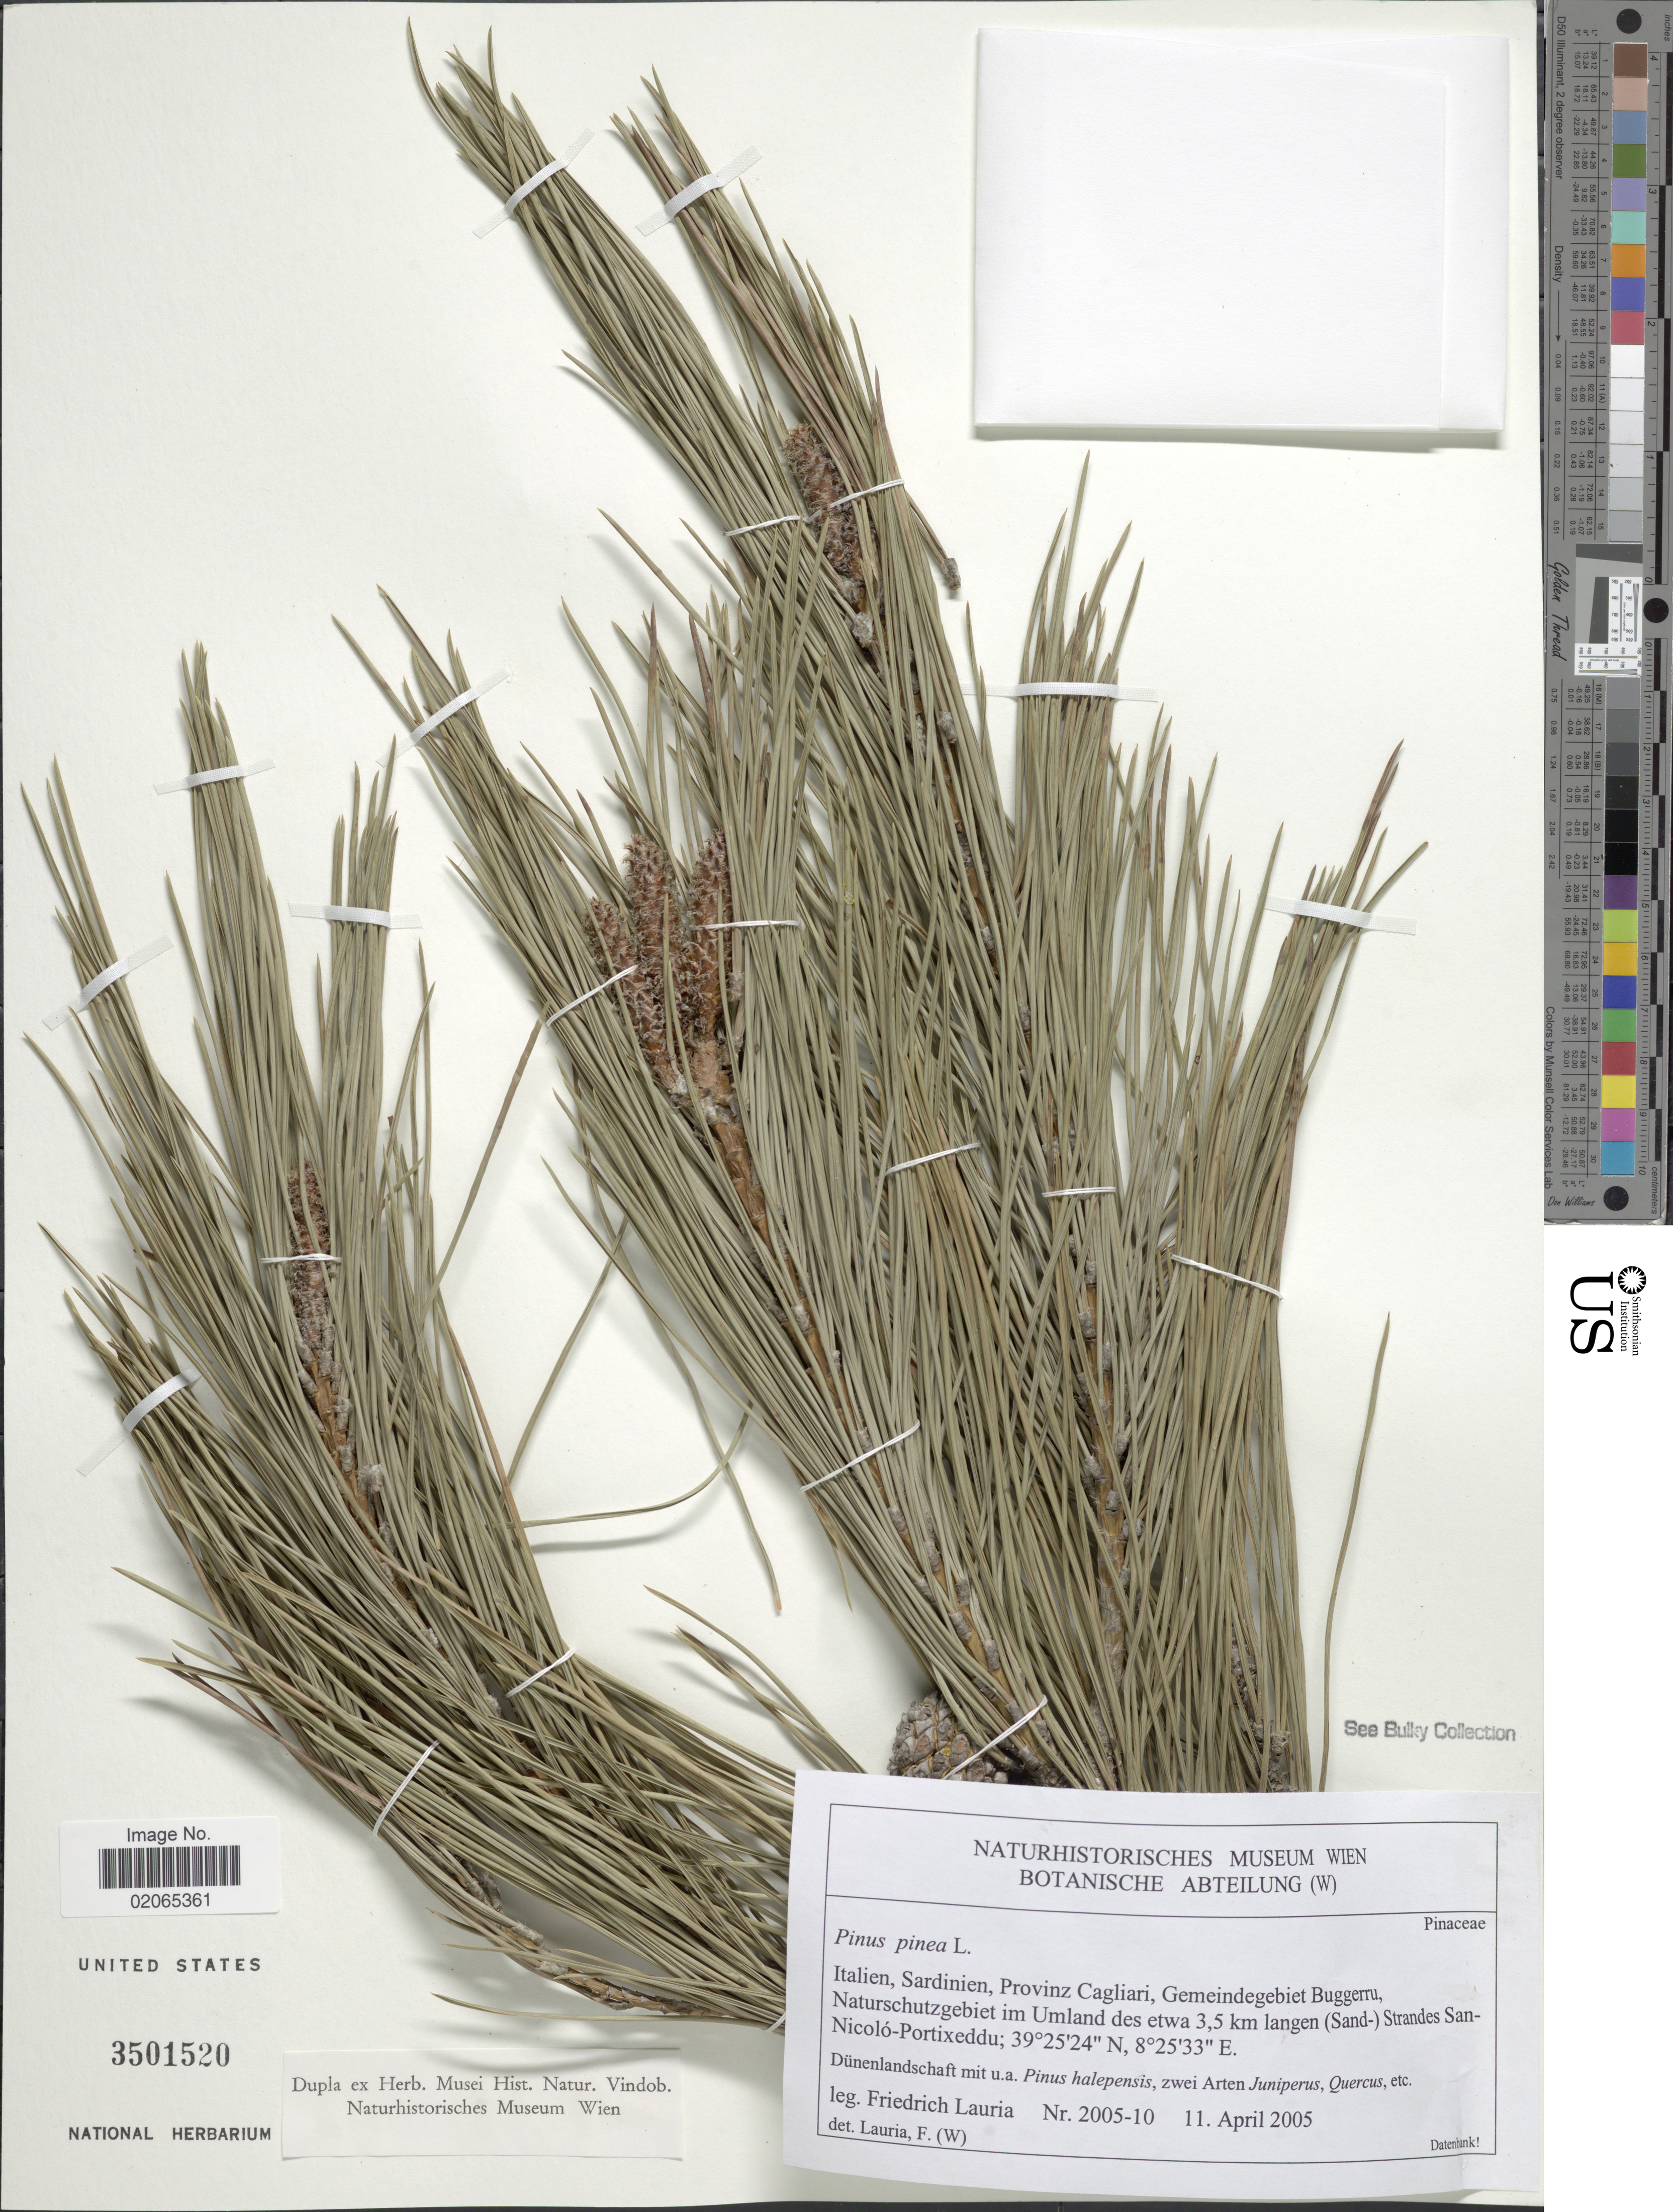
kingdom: Plantae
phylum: Tracheophyta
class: Pinopsida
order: Pinales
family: Pinaceae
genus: Pinus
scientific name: Pinus pinea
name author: L.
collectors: F. Lauria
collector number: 2005-10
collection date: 2005-04-11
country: Italy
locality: Italien, Sardinien, Provinz Cagliari, Gemeindegebiet Buggerru, Naturschutzgebiet im Umland des etwa 3,5 km langen (Sand-) Strandes San-Nicoló-Portixeddu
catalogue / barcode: US 3501520